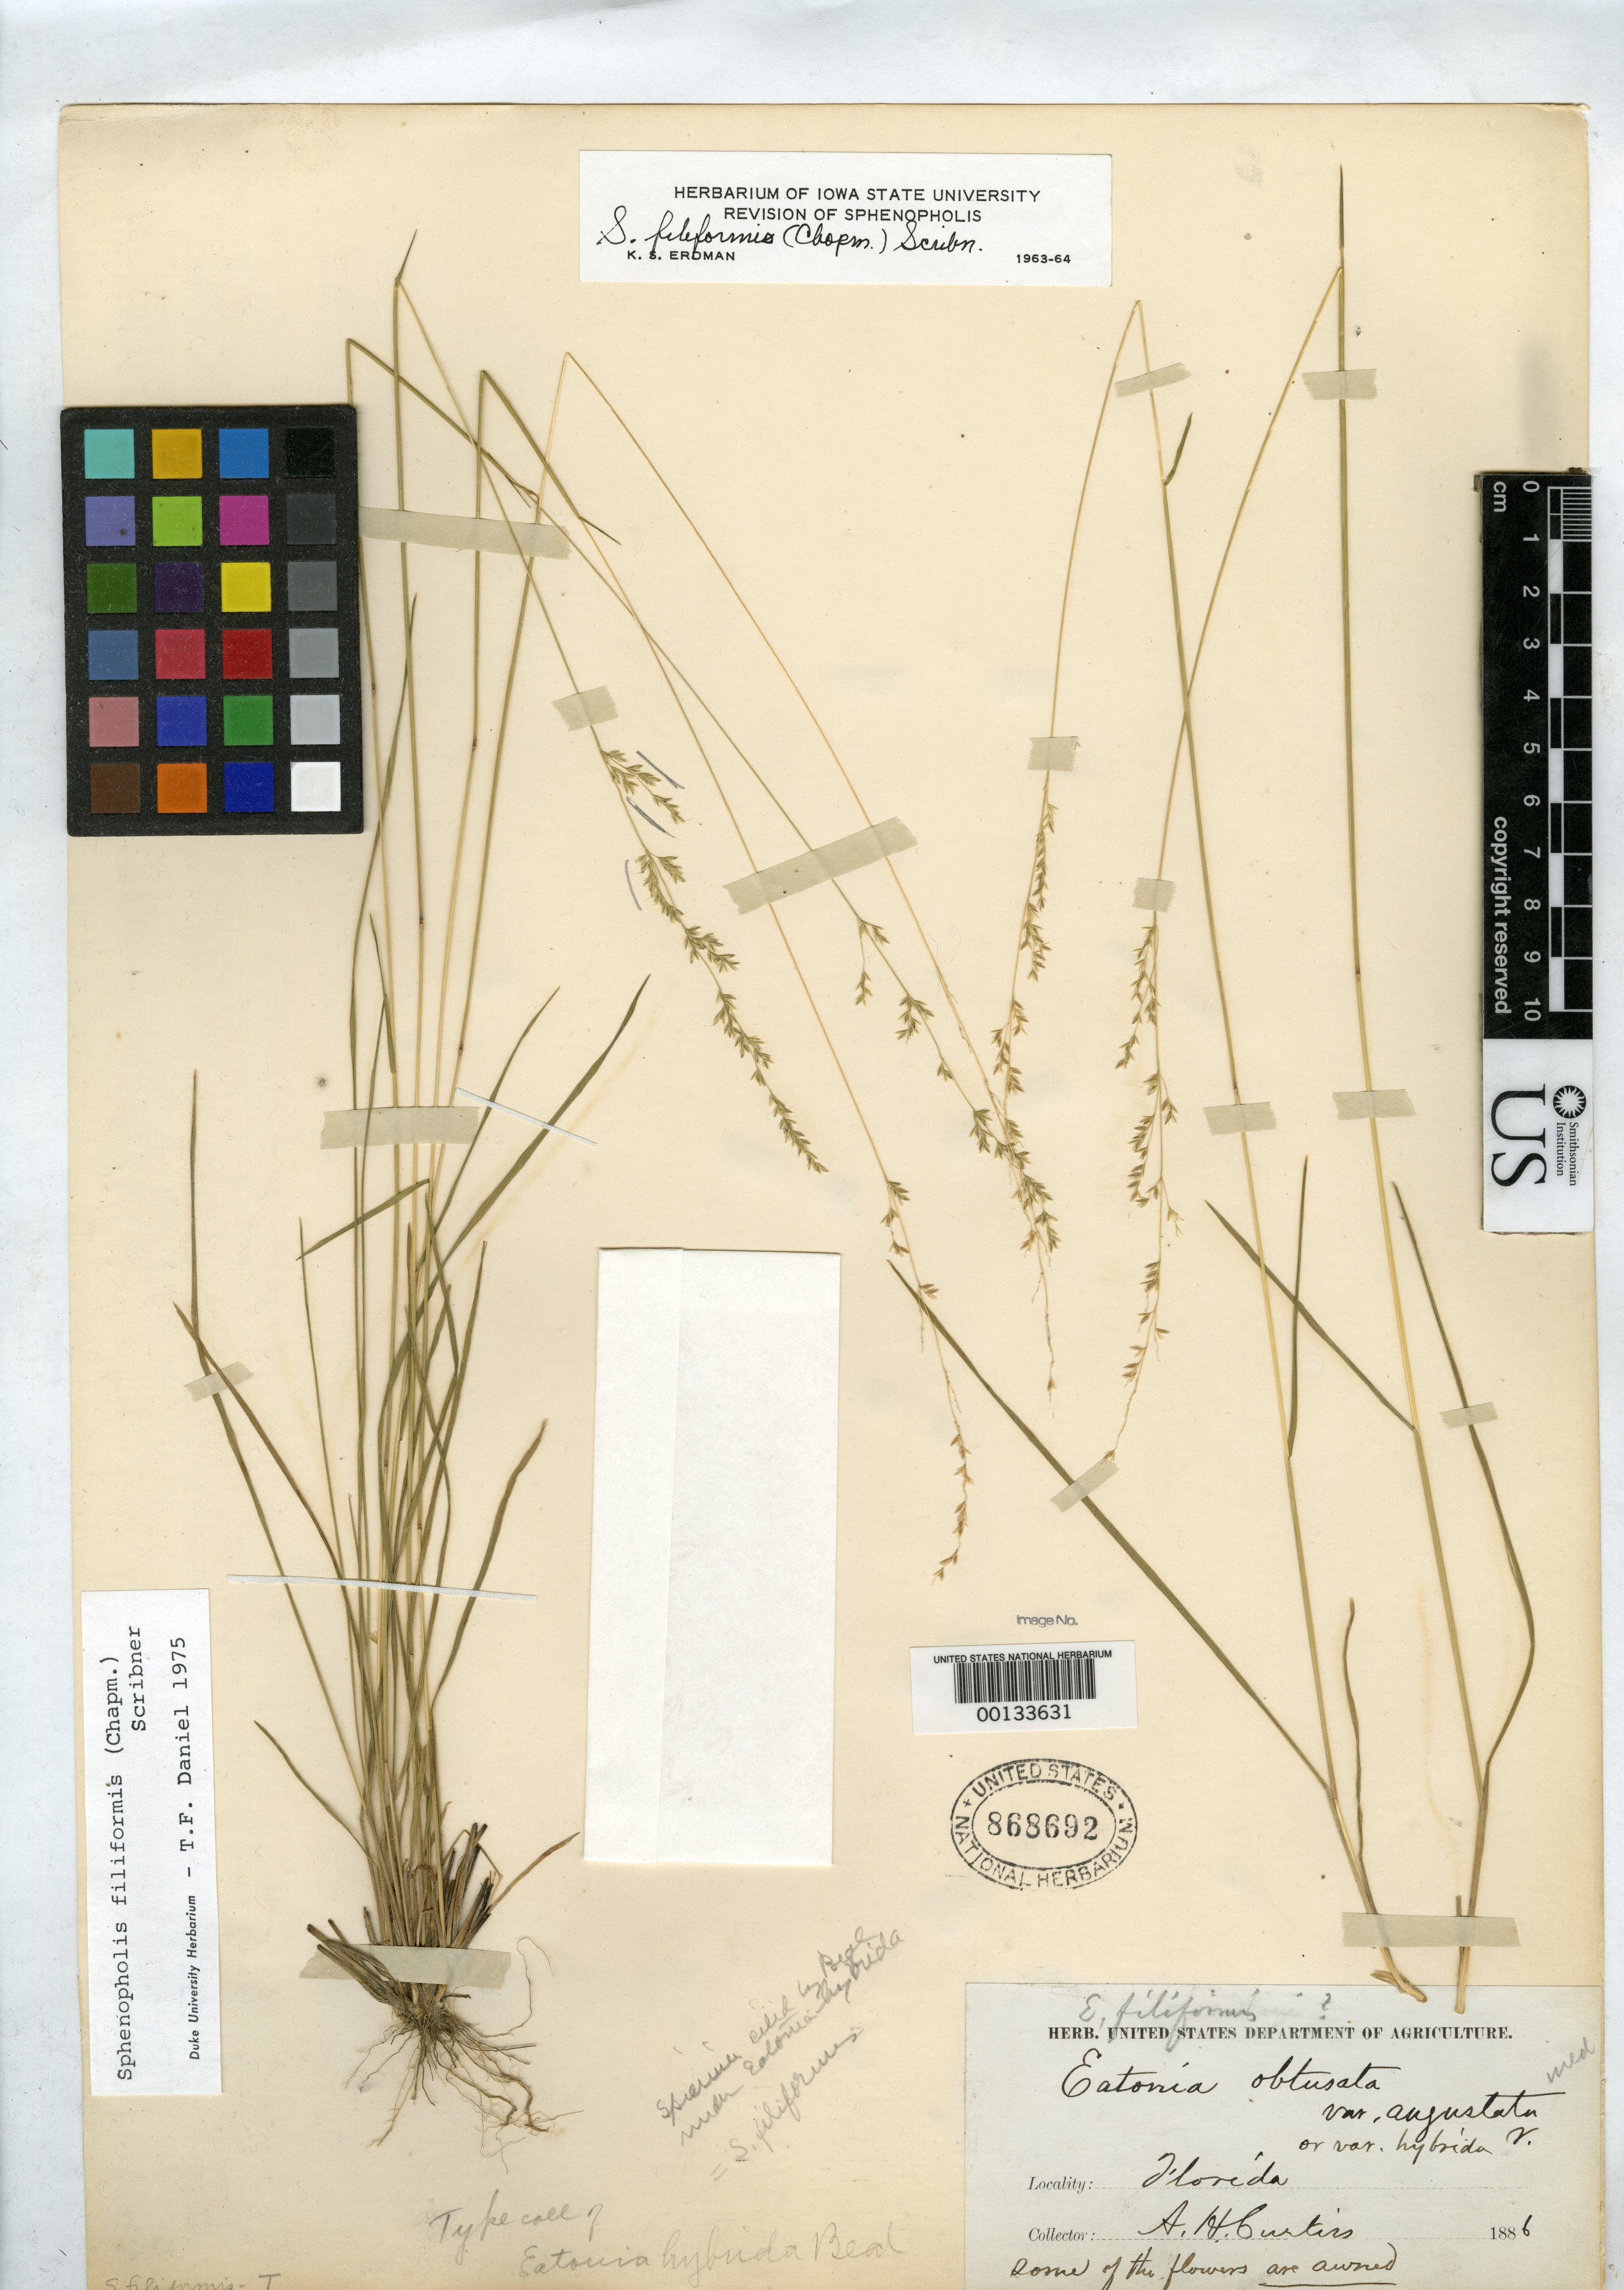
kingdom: Plantae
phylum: Tracheophyta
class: Liliopsida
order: Poales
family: Poaceae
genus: Eatonia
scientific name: Eatonia hybrida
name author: Vasey ex W.J. Beal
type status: Isotype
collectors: A. H. Curtiss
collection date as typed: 1886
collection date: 1886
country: United States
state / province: Florida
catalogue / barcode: US 868692